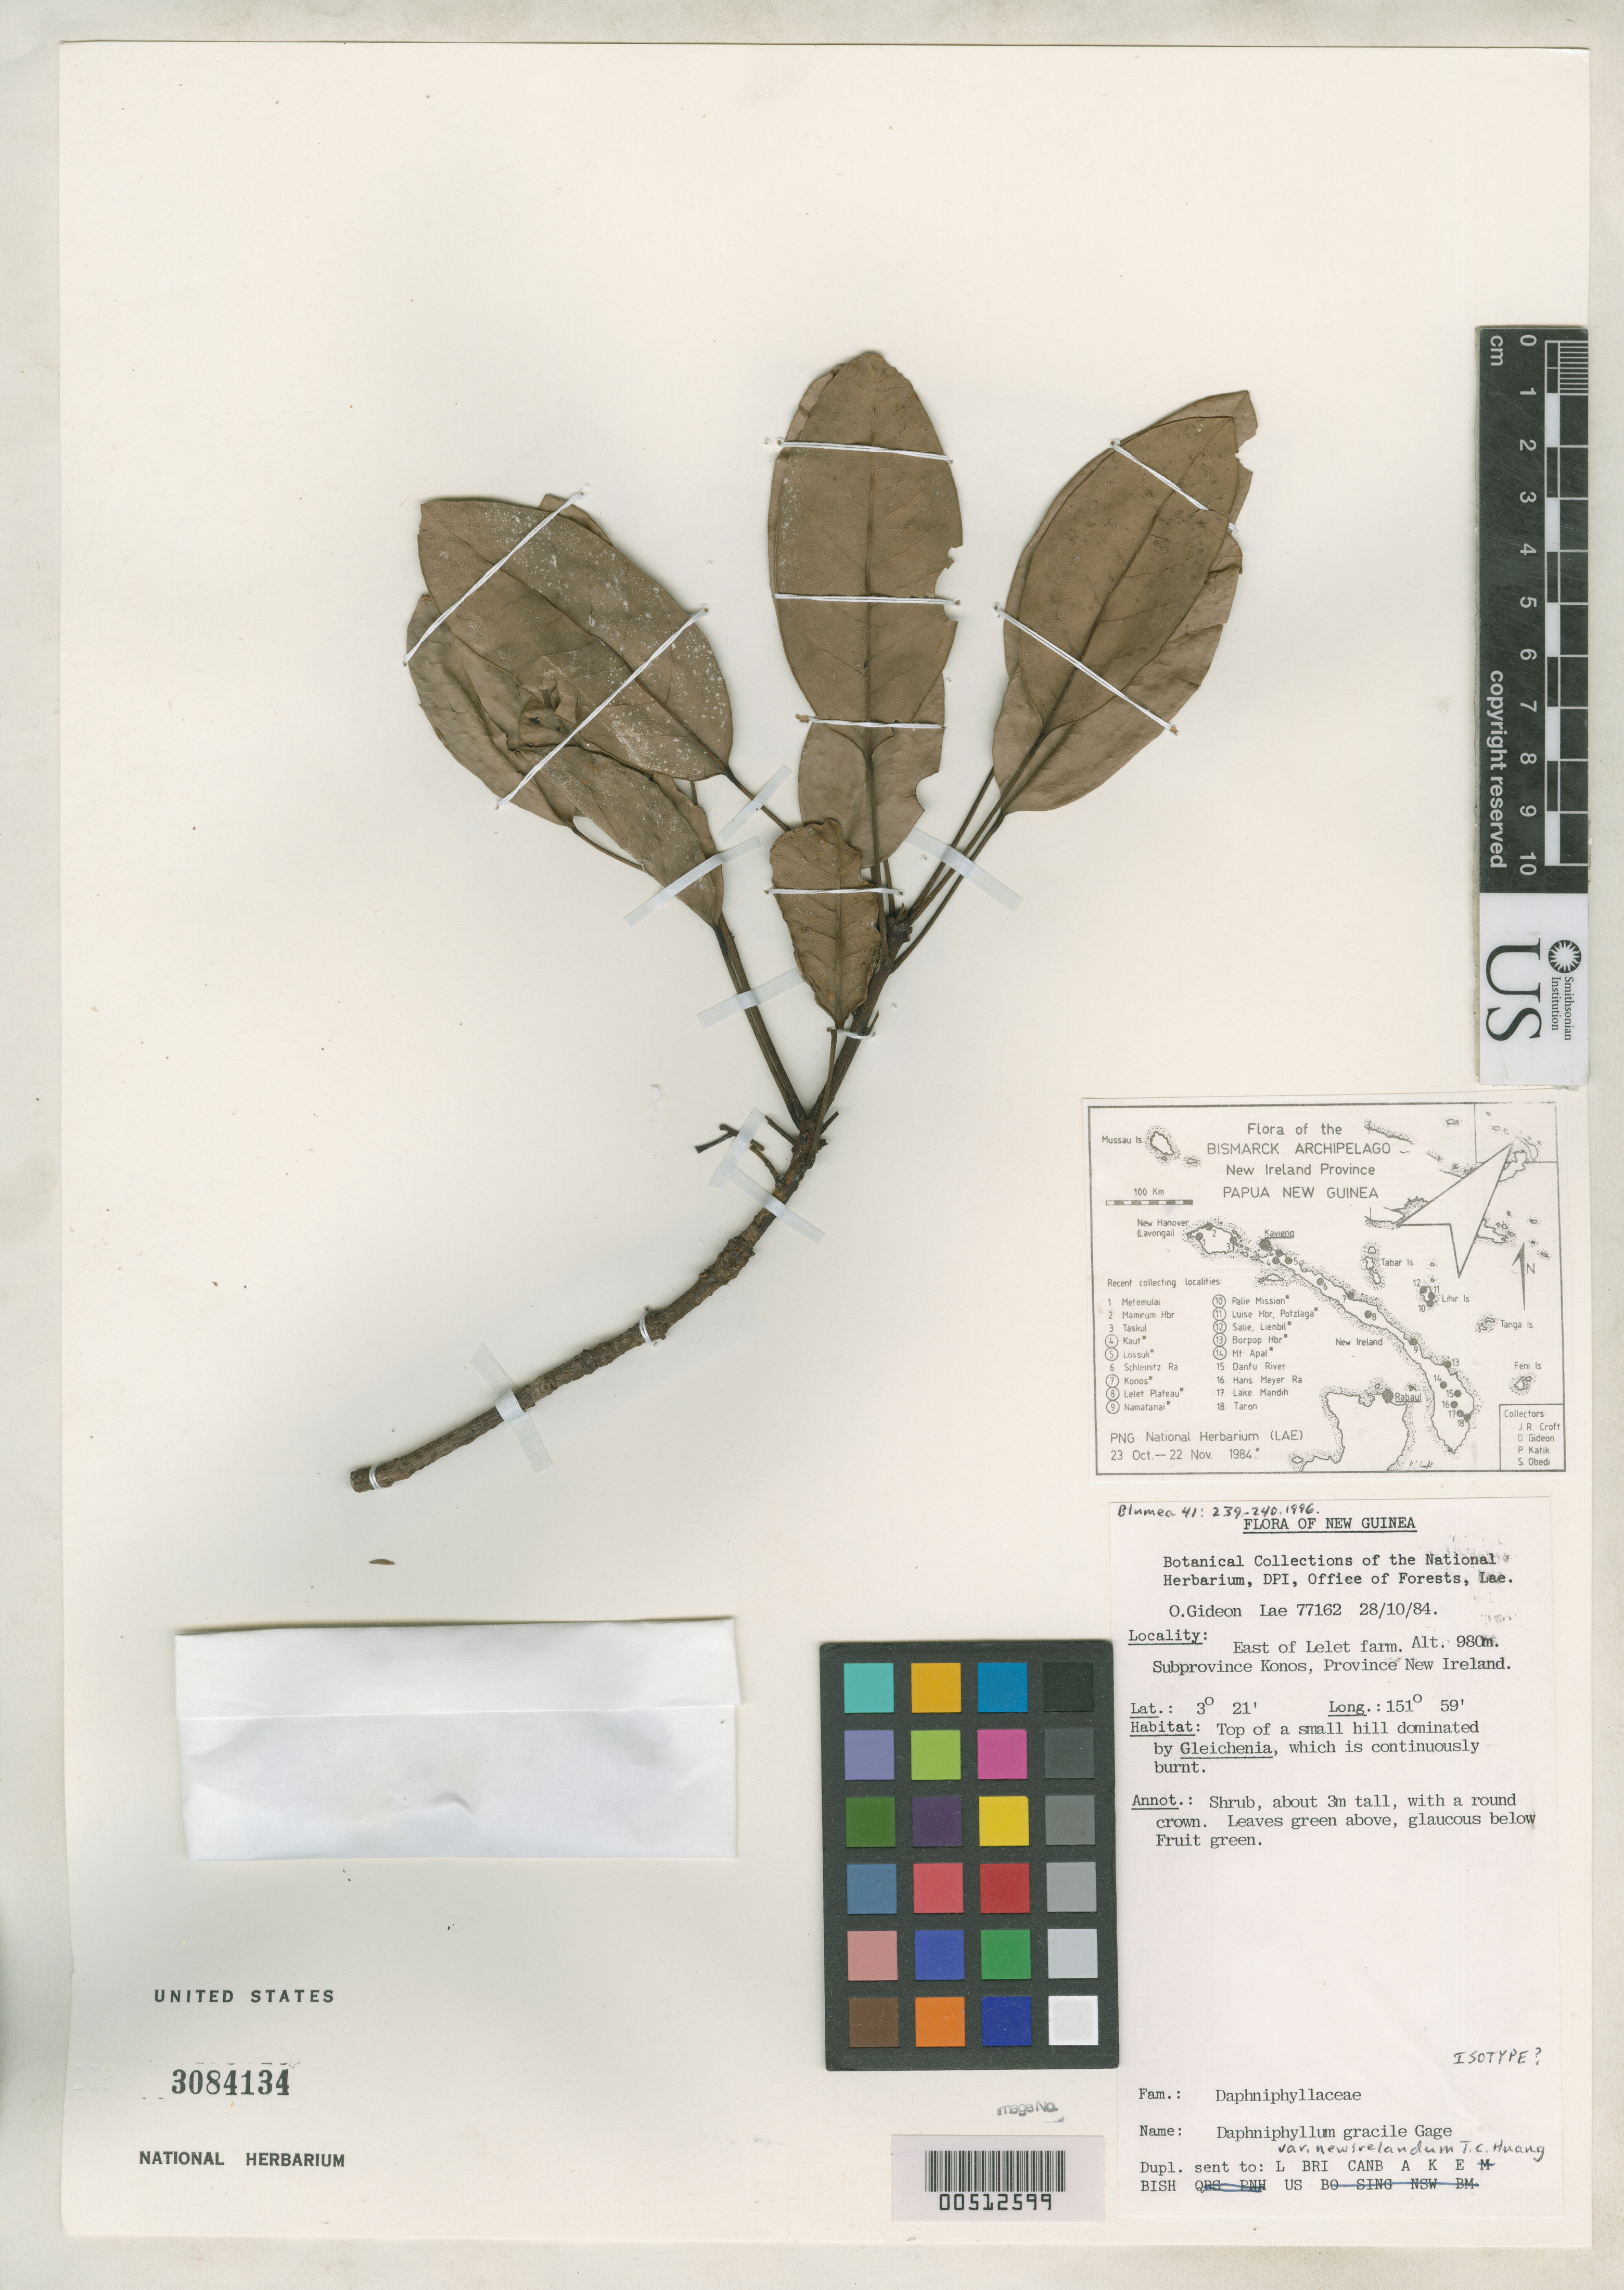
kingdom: Plantae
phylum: Tracheophyta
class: Magnoliopsida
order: Saxifragales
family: Daphniphyllaceae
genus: Daphniphyllum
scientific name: Daphniphyllum gracile var. newirelandum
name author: T. C. Huang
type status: Possible Isotype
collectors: O. Gideon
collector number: Lae 77162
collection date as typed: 28 Oct 1984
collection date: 1984-10-28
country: Papua New Guinea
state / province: New Ireland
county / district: Konos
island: New Ireland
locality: E of Lelet Farm. (lat/long recorded as: lat=03:21:0:- long=151:59:0:-)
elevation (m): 980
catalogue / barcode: US 3084134